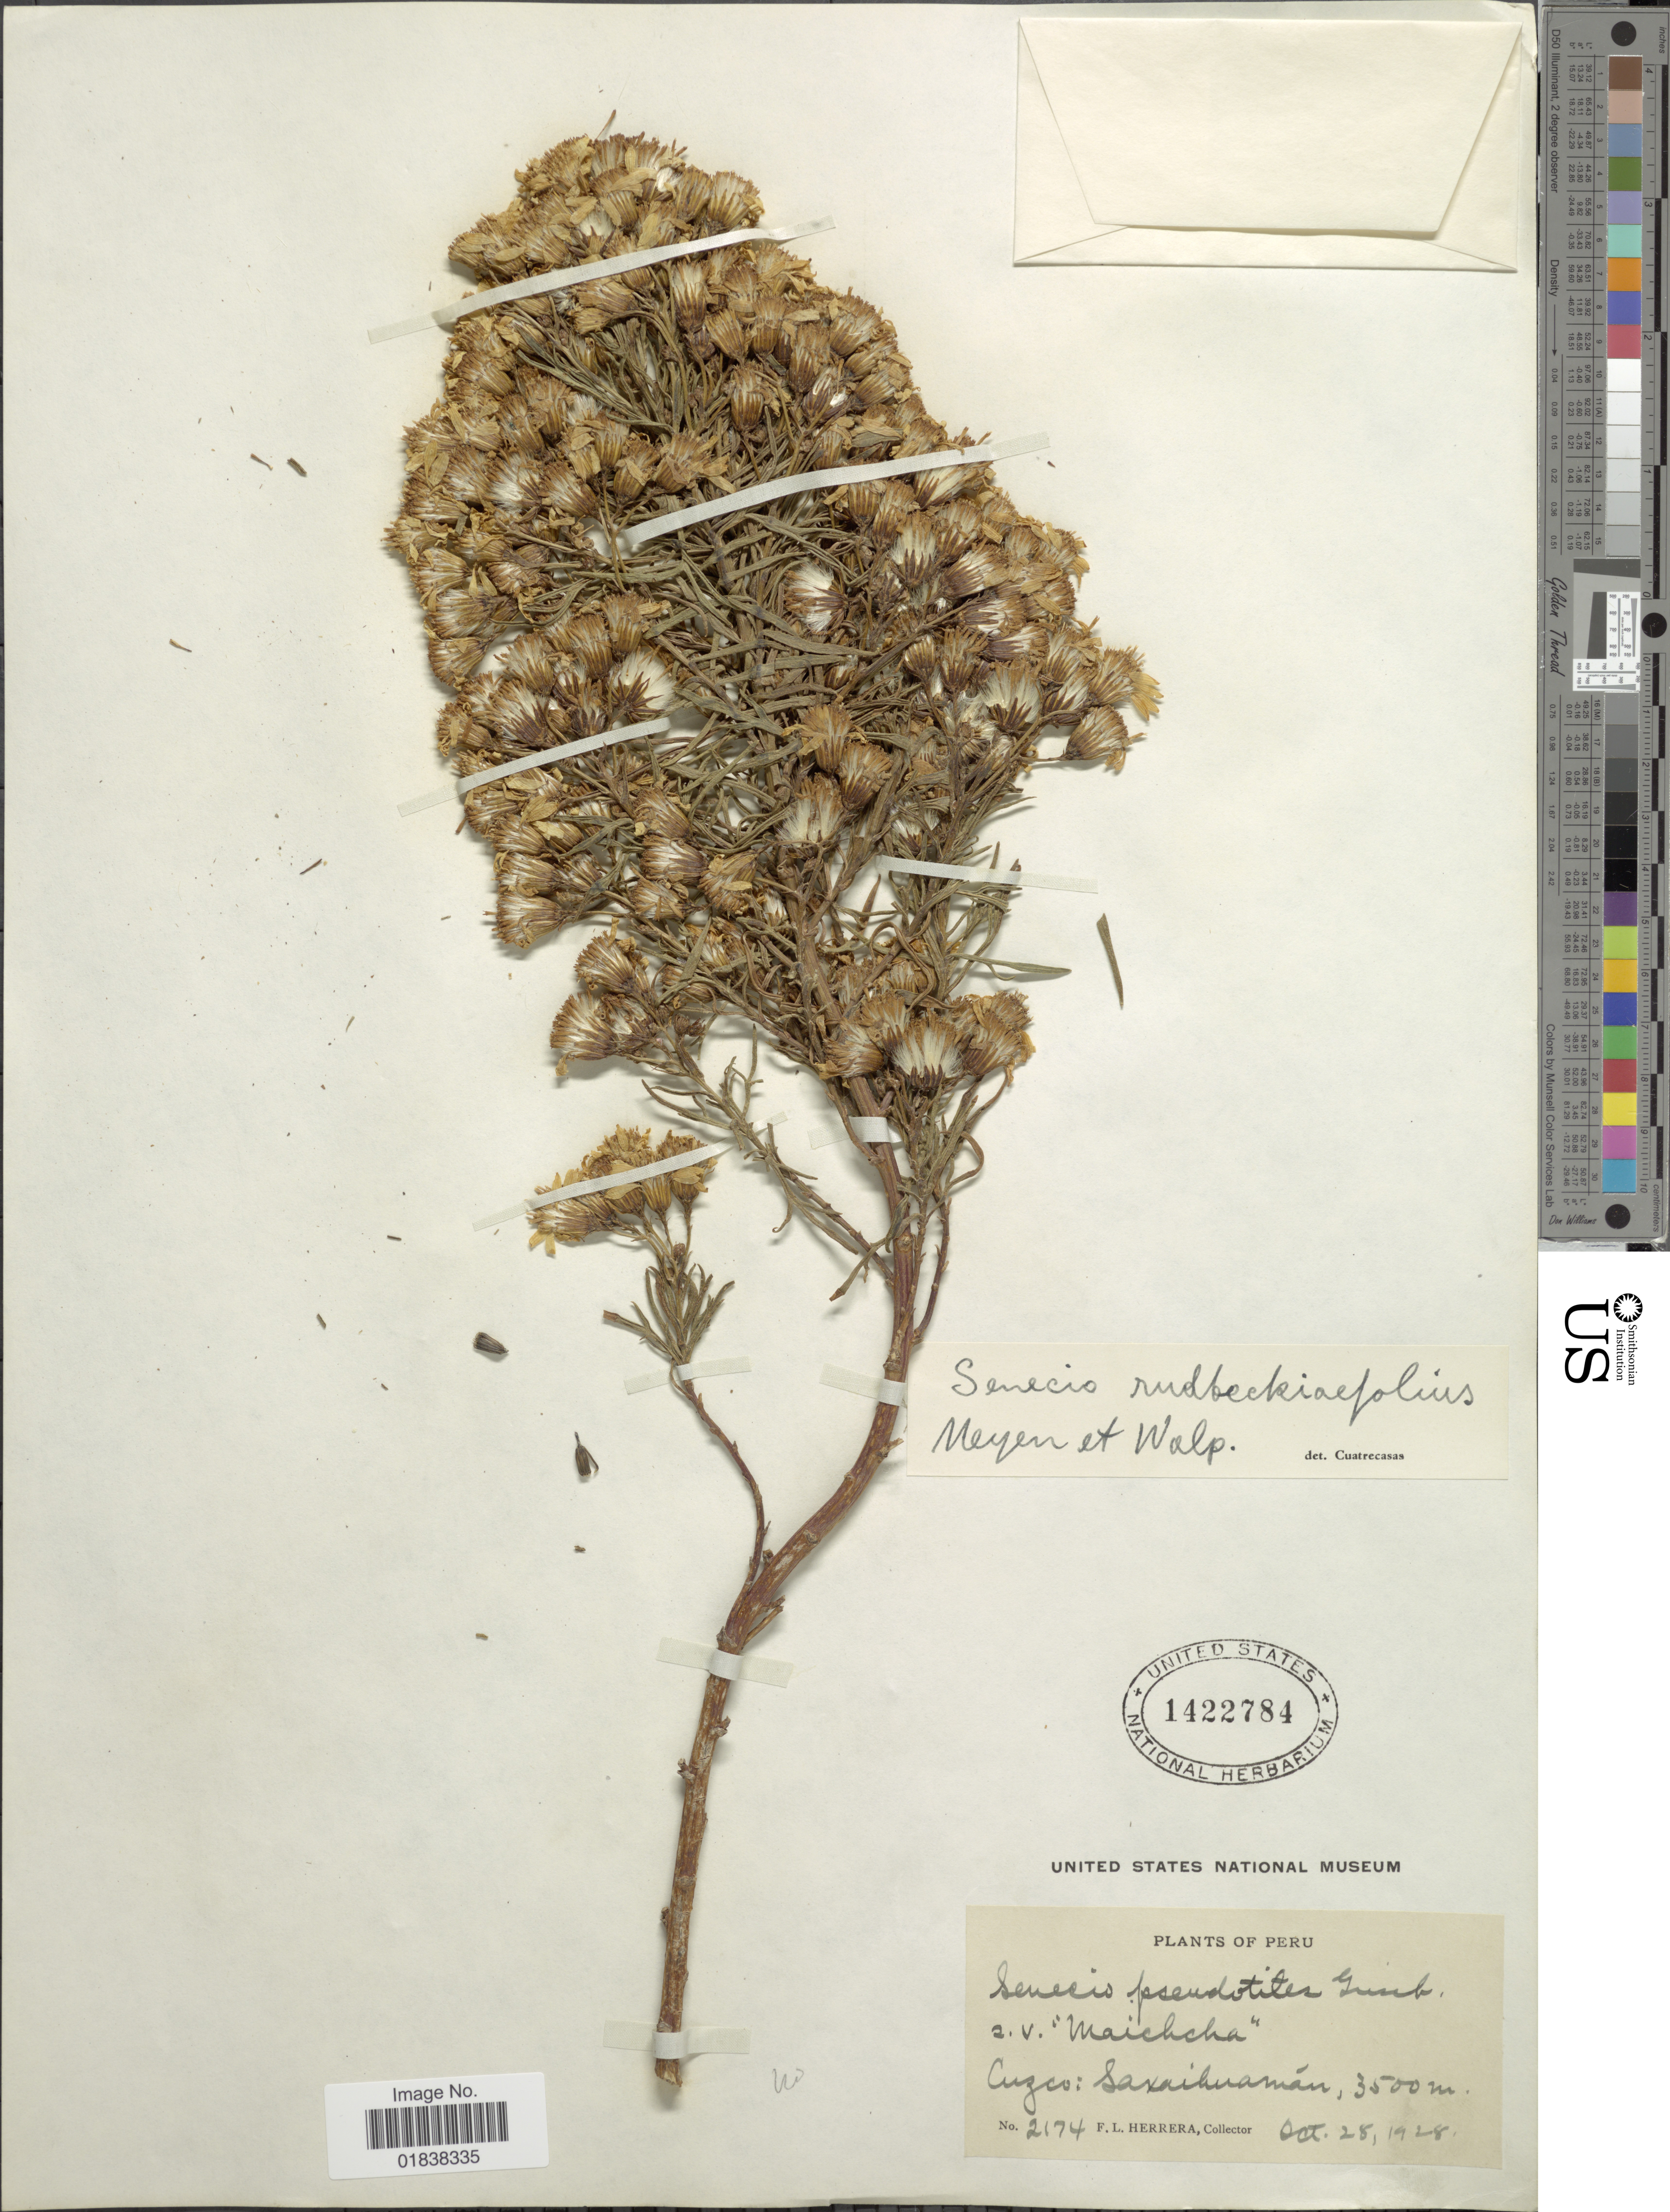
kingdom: Plantae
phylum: Tracheophyta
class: Magnoliopsida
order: Asterales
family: Asteraceae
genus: Senecio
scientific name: Senecio rudbeckiifolius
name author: Meyen & Walp.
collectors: F. L. Herrera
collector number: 2174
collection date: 1928-10-28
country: Peru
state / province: Cusco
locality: Saxaihuaman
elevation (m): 3500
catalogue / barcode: US 1422784